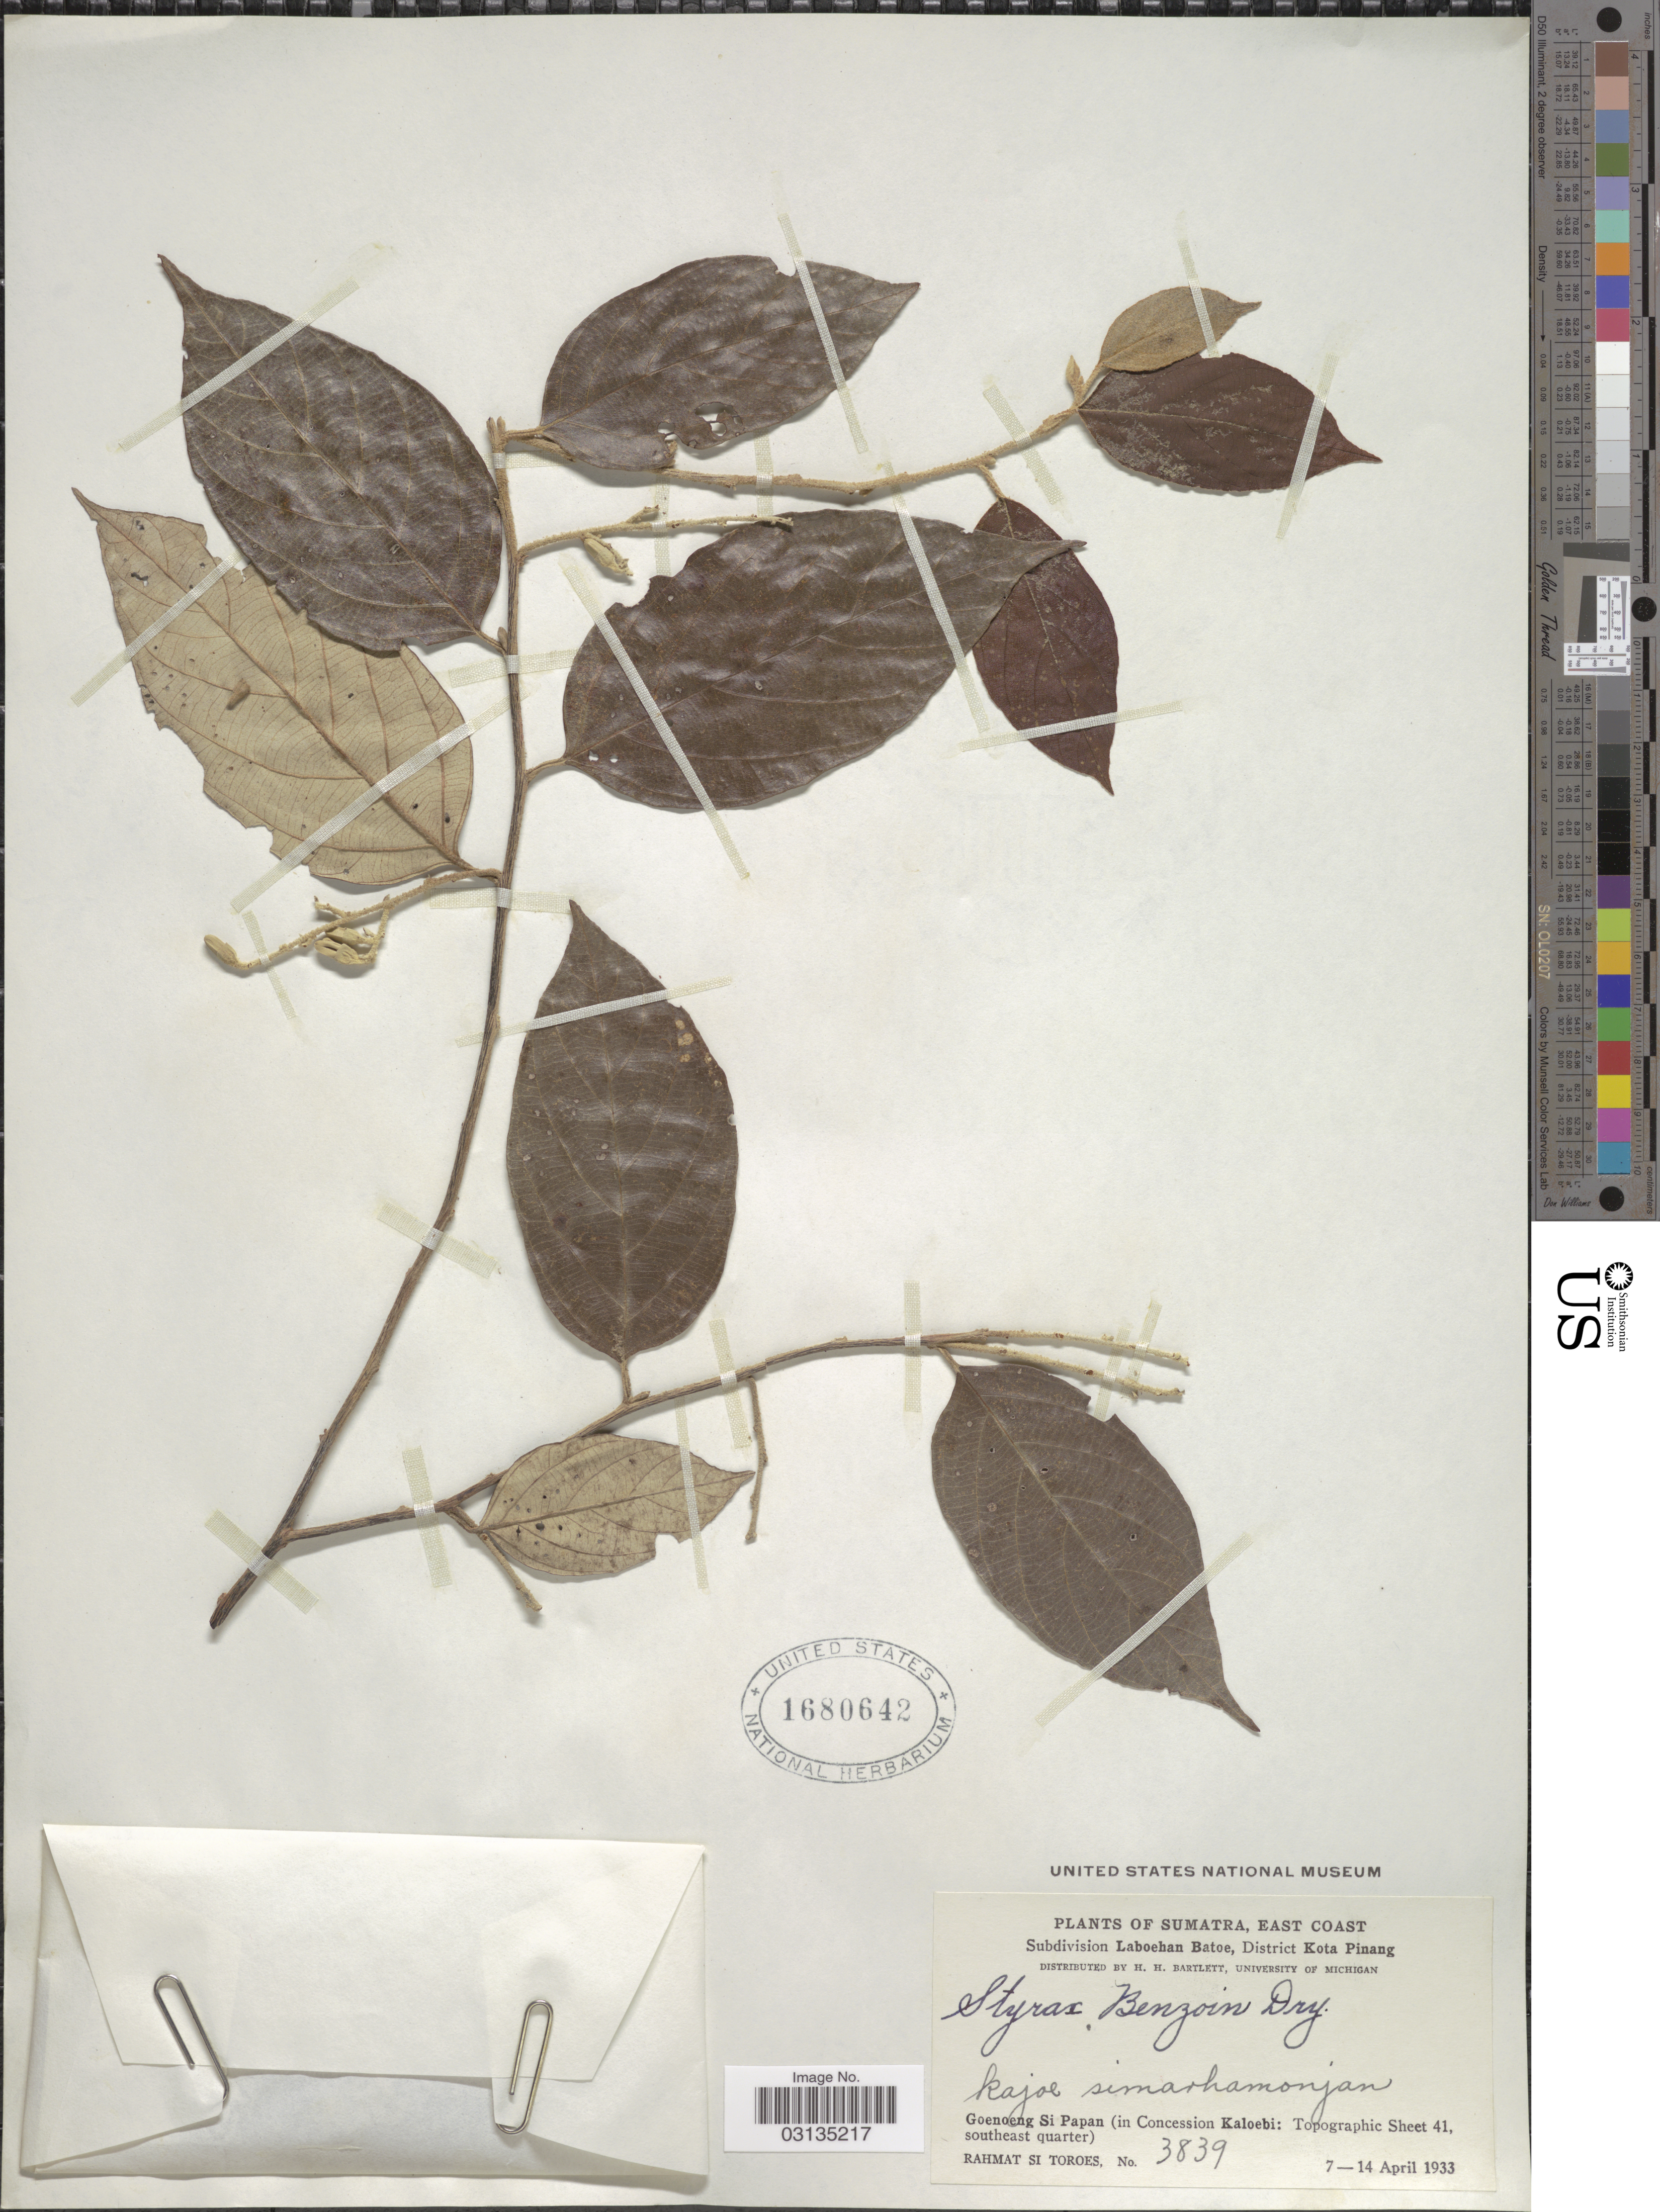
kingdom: Plantae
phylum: Tracheophyta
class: Magnoliopsida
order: Ericales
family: Styracaceae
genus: Styrax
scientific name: Styrax benzoin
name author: Dryand.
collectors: Rahmat Si Boeea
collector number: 3839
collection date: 1933-04-07/1933-04-14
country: Indonesia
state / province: Sumatra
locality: East Coast, Subdivision Laboehan Batoe, District Kota Pinang, Goenoeng Si Papan (in Concession Kaloebi: Topographic Sheet 41, southeast quarter).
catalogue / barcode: US 1680642